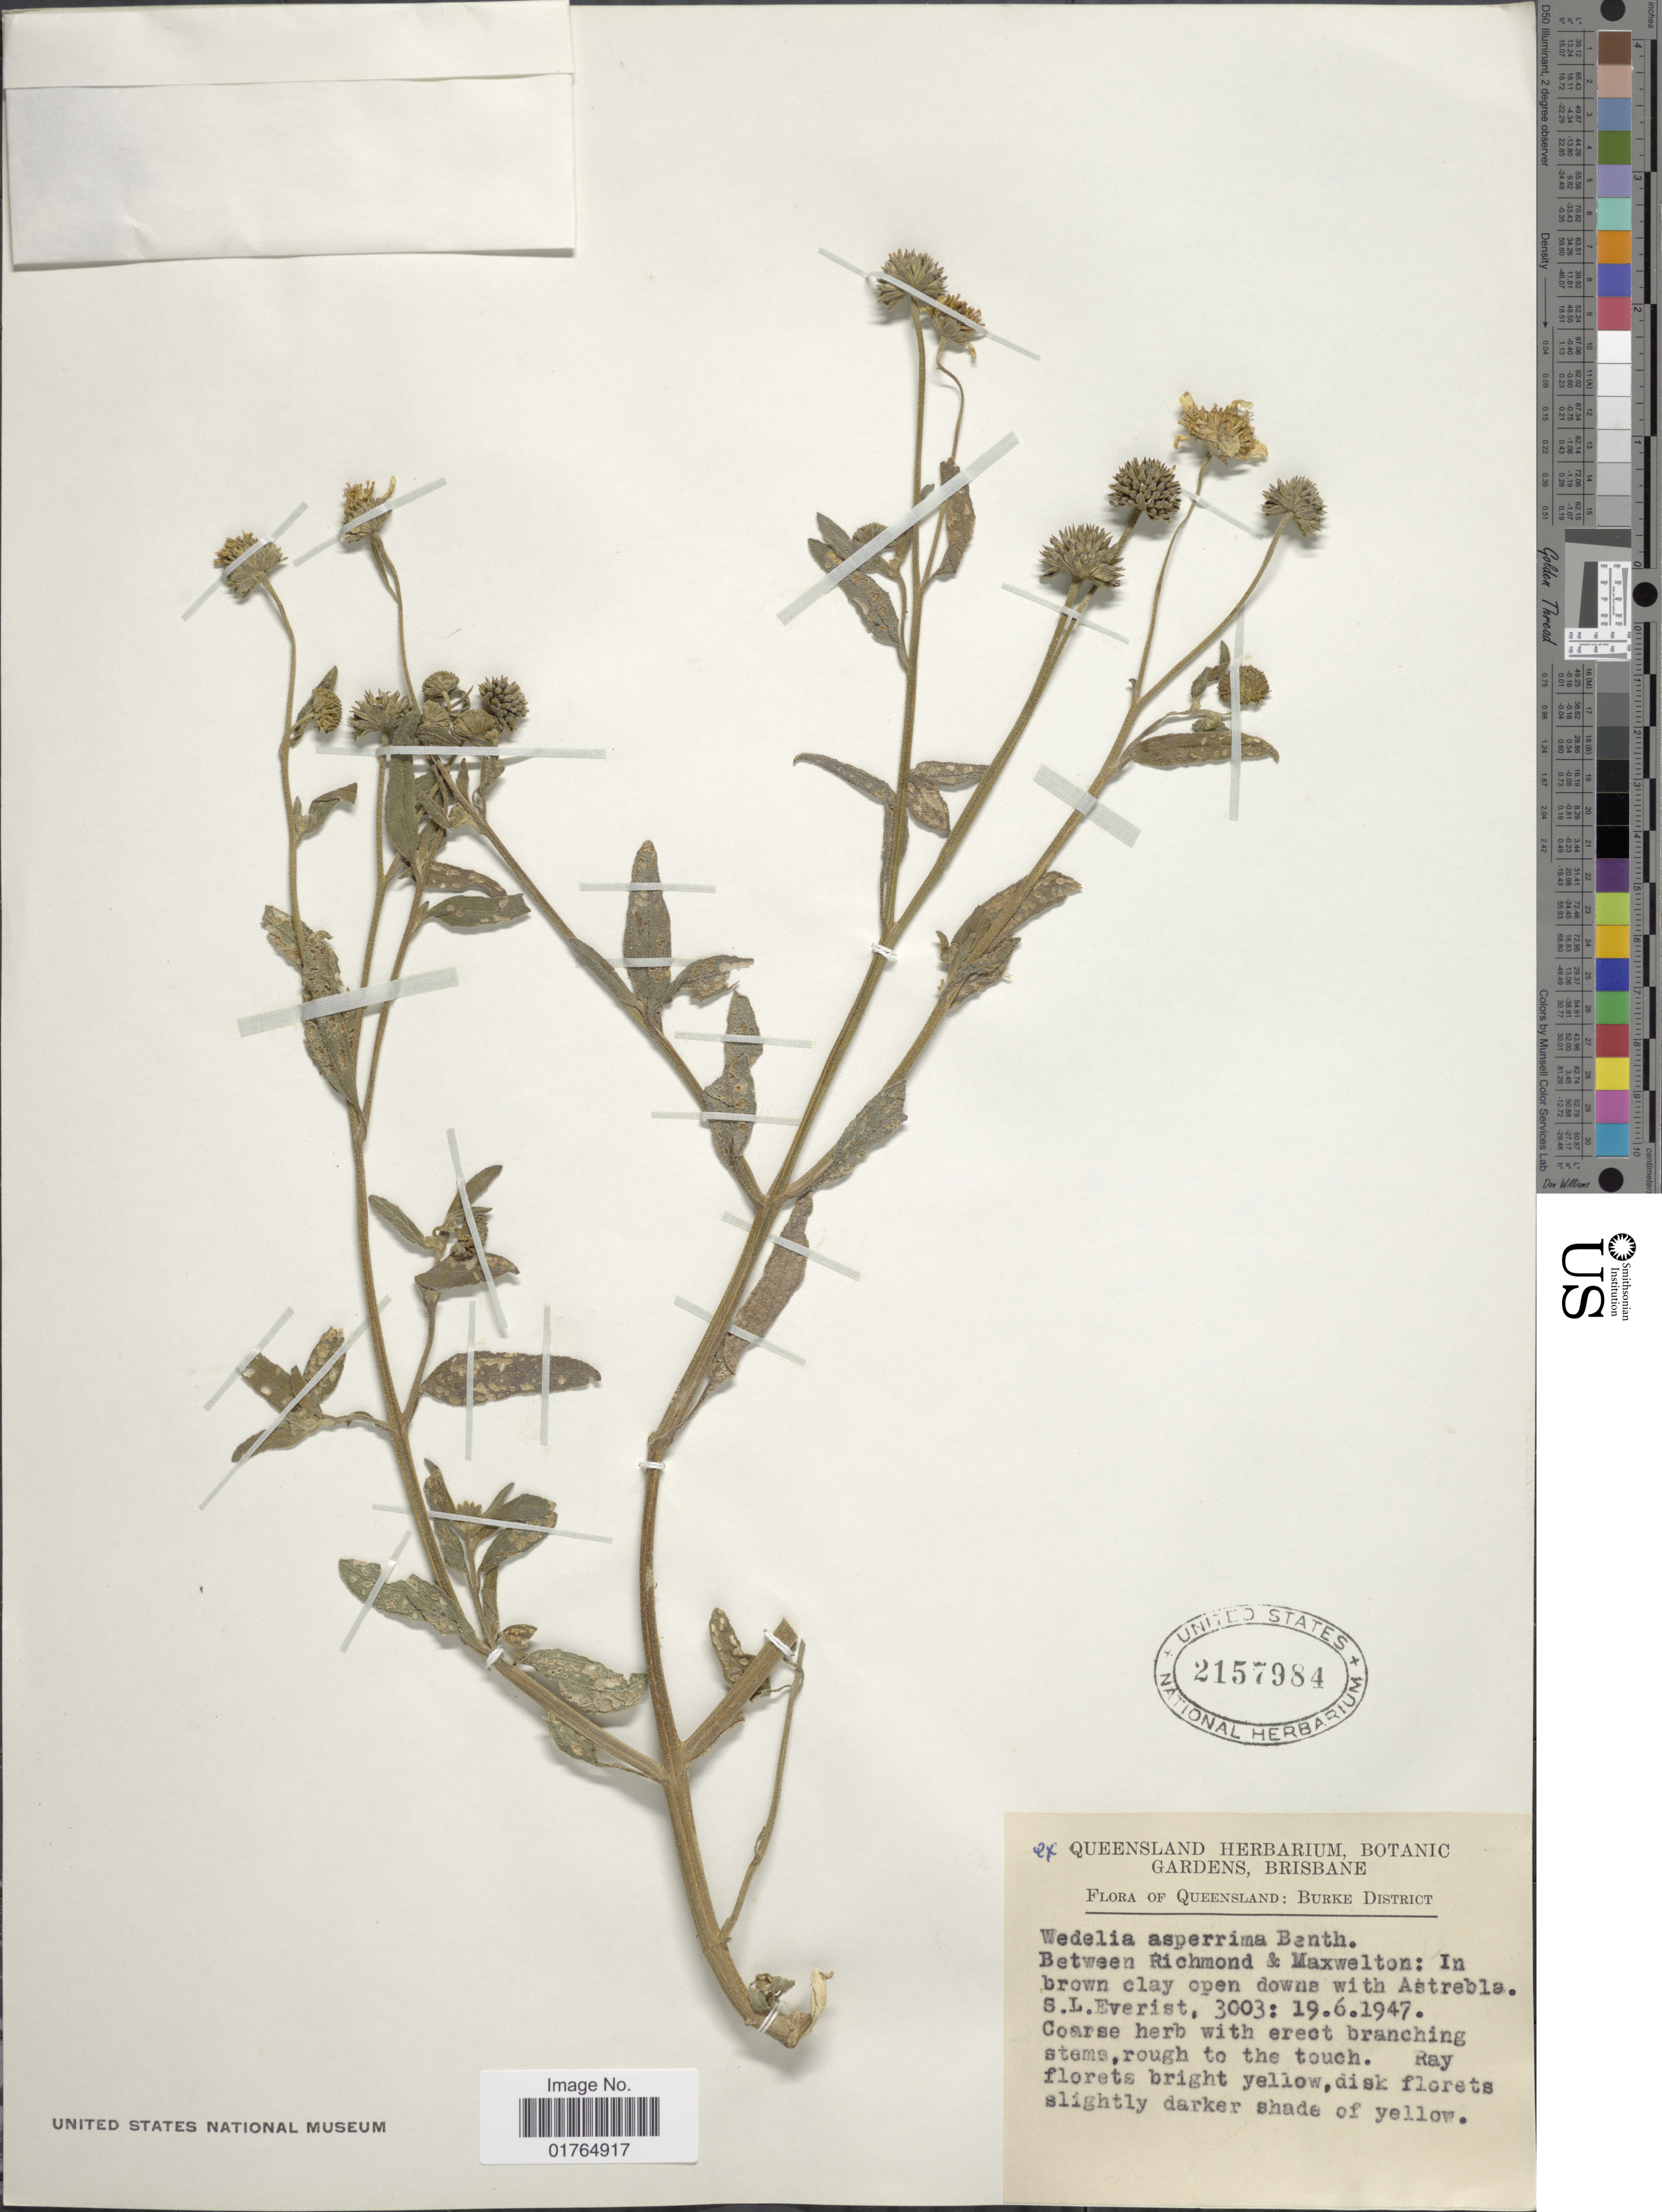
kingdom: Plantae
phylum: Tracheophyta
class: Magnoliopsida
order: Asterales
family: Asteraceae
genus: Wedelia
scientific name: Wedelia asperrima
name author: Benth.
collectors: S. Everist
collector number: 3003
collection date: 1947-06-19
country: Australia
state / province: Queensland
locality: Burke District, between Richmond & Maxwelton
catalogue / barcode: US 2157984